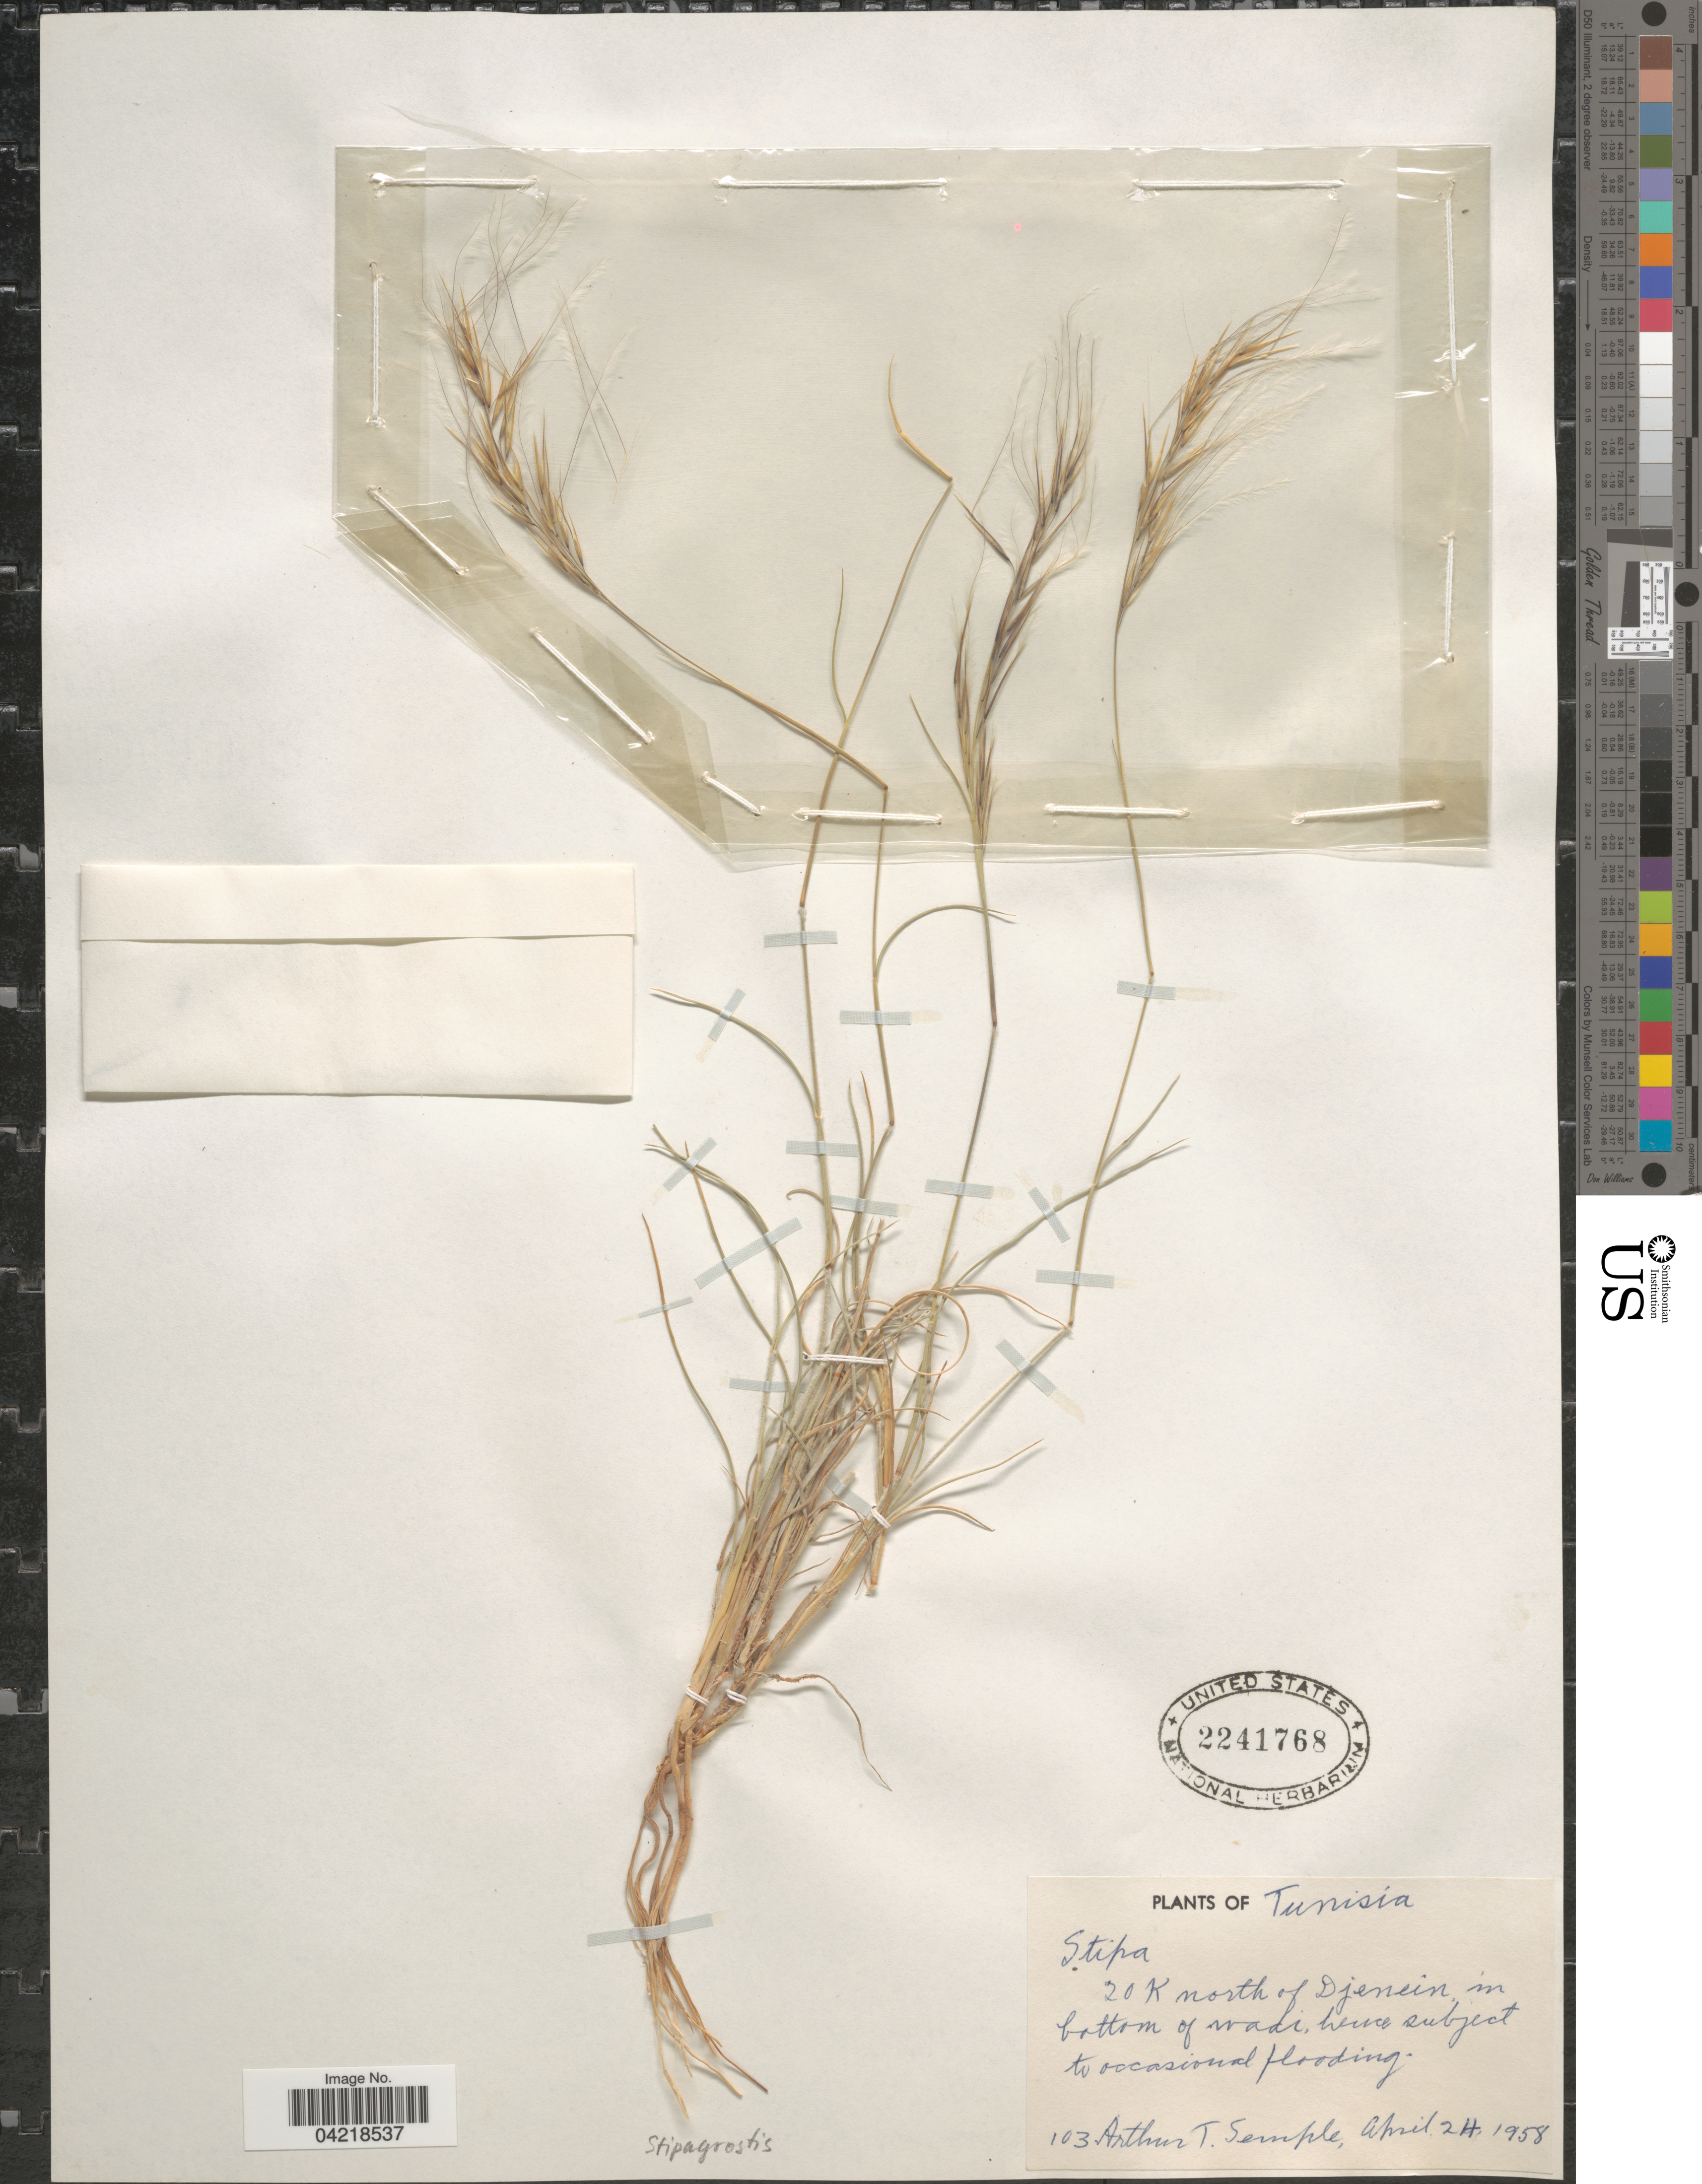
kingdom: Plantae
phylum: Tracheophyta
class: Liliopsida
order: Poales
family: Poaceae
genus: Stipagrostis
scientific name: Stipagrostis sp.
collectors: A. Semple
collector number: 103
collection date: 1958-04-24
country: Tunisia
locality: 20 K north of Djenein in bottom of wadi, hence subject to occasional flooding.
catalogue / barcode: US 2241768